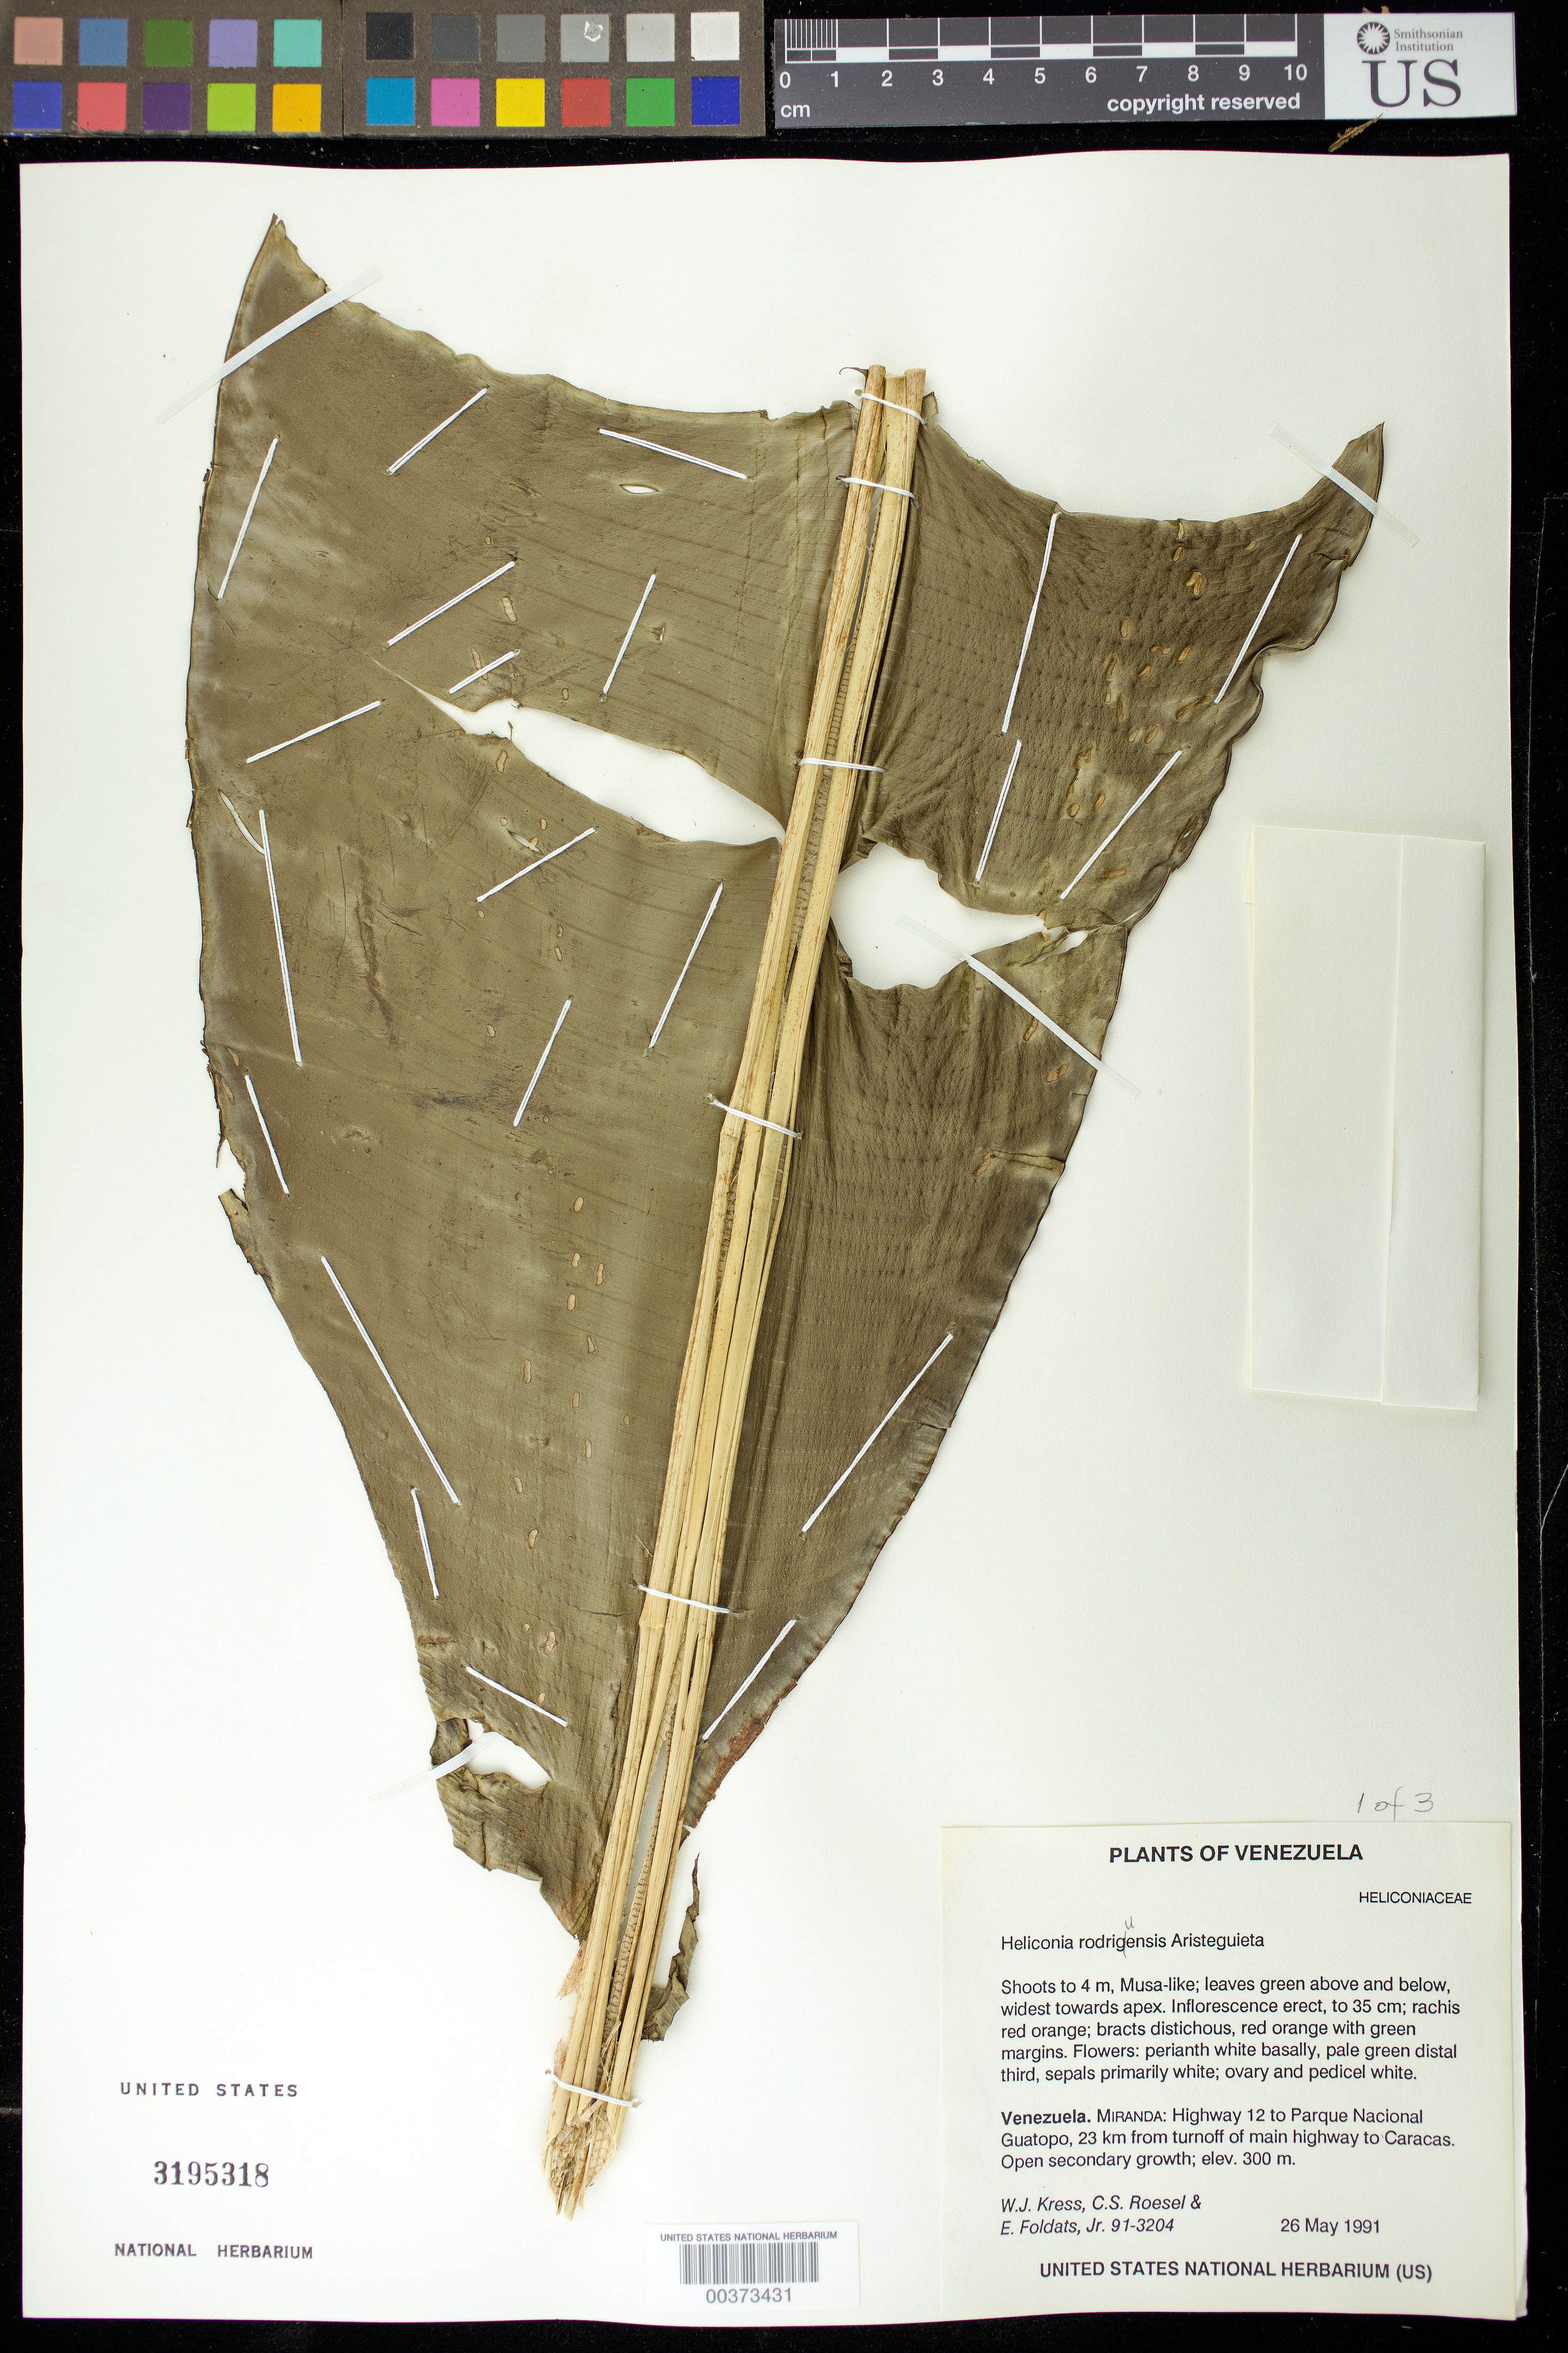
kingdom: Plantae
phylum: Tracheophyta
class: Liliopsida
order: Zingiberales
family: Heliconiaceae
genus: Heliconia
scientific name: Heliconia rodriguensis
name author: Aristeg.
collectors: W. J. Kress, C. S. Roesel & E. Foldats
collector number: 91-3204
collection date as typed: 26 May 1991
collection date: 1991-05-26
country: Venezuela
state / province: Miranda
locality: Hwy 12 to parque nacional guatopo, 23 km from turnoff of main hwy to caracas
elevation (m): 300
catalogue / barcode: US 3195318